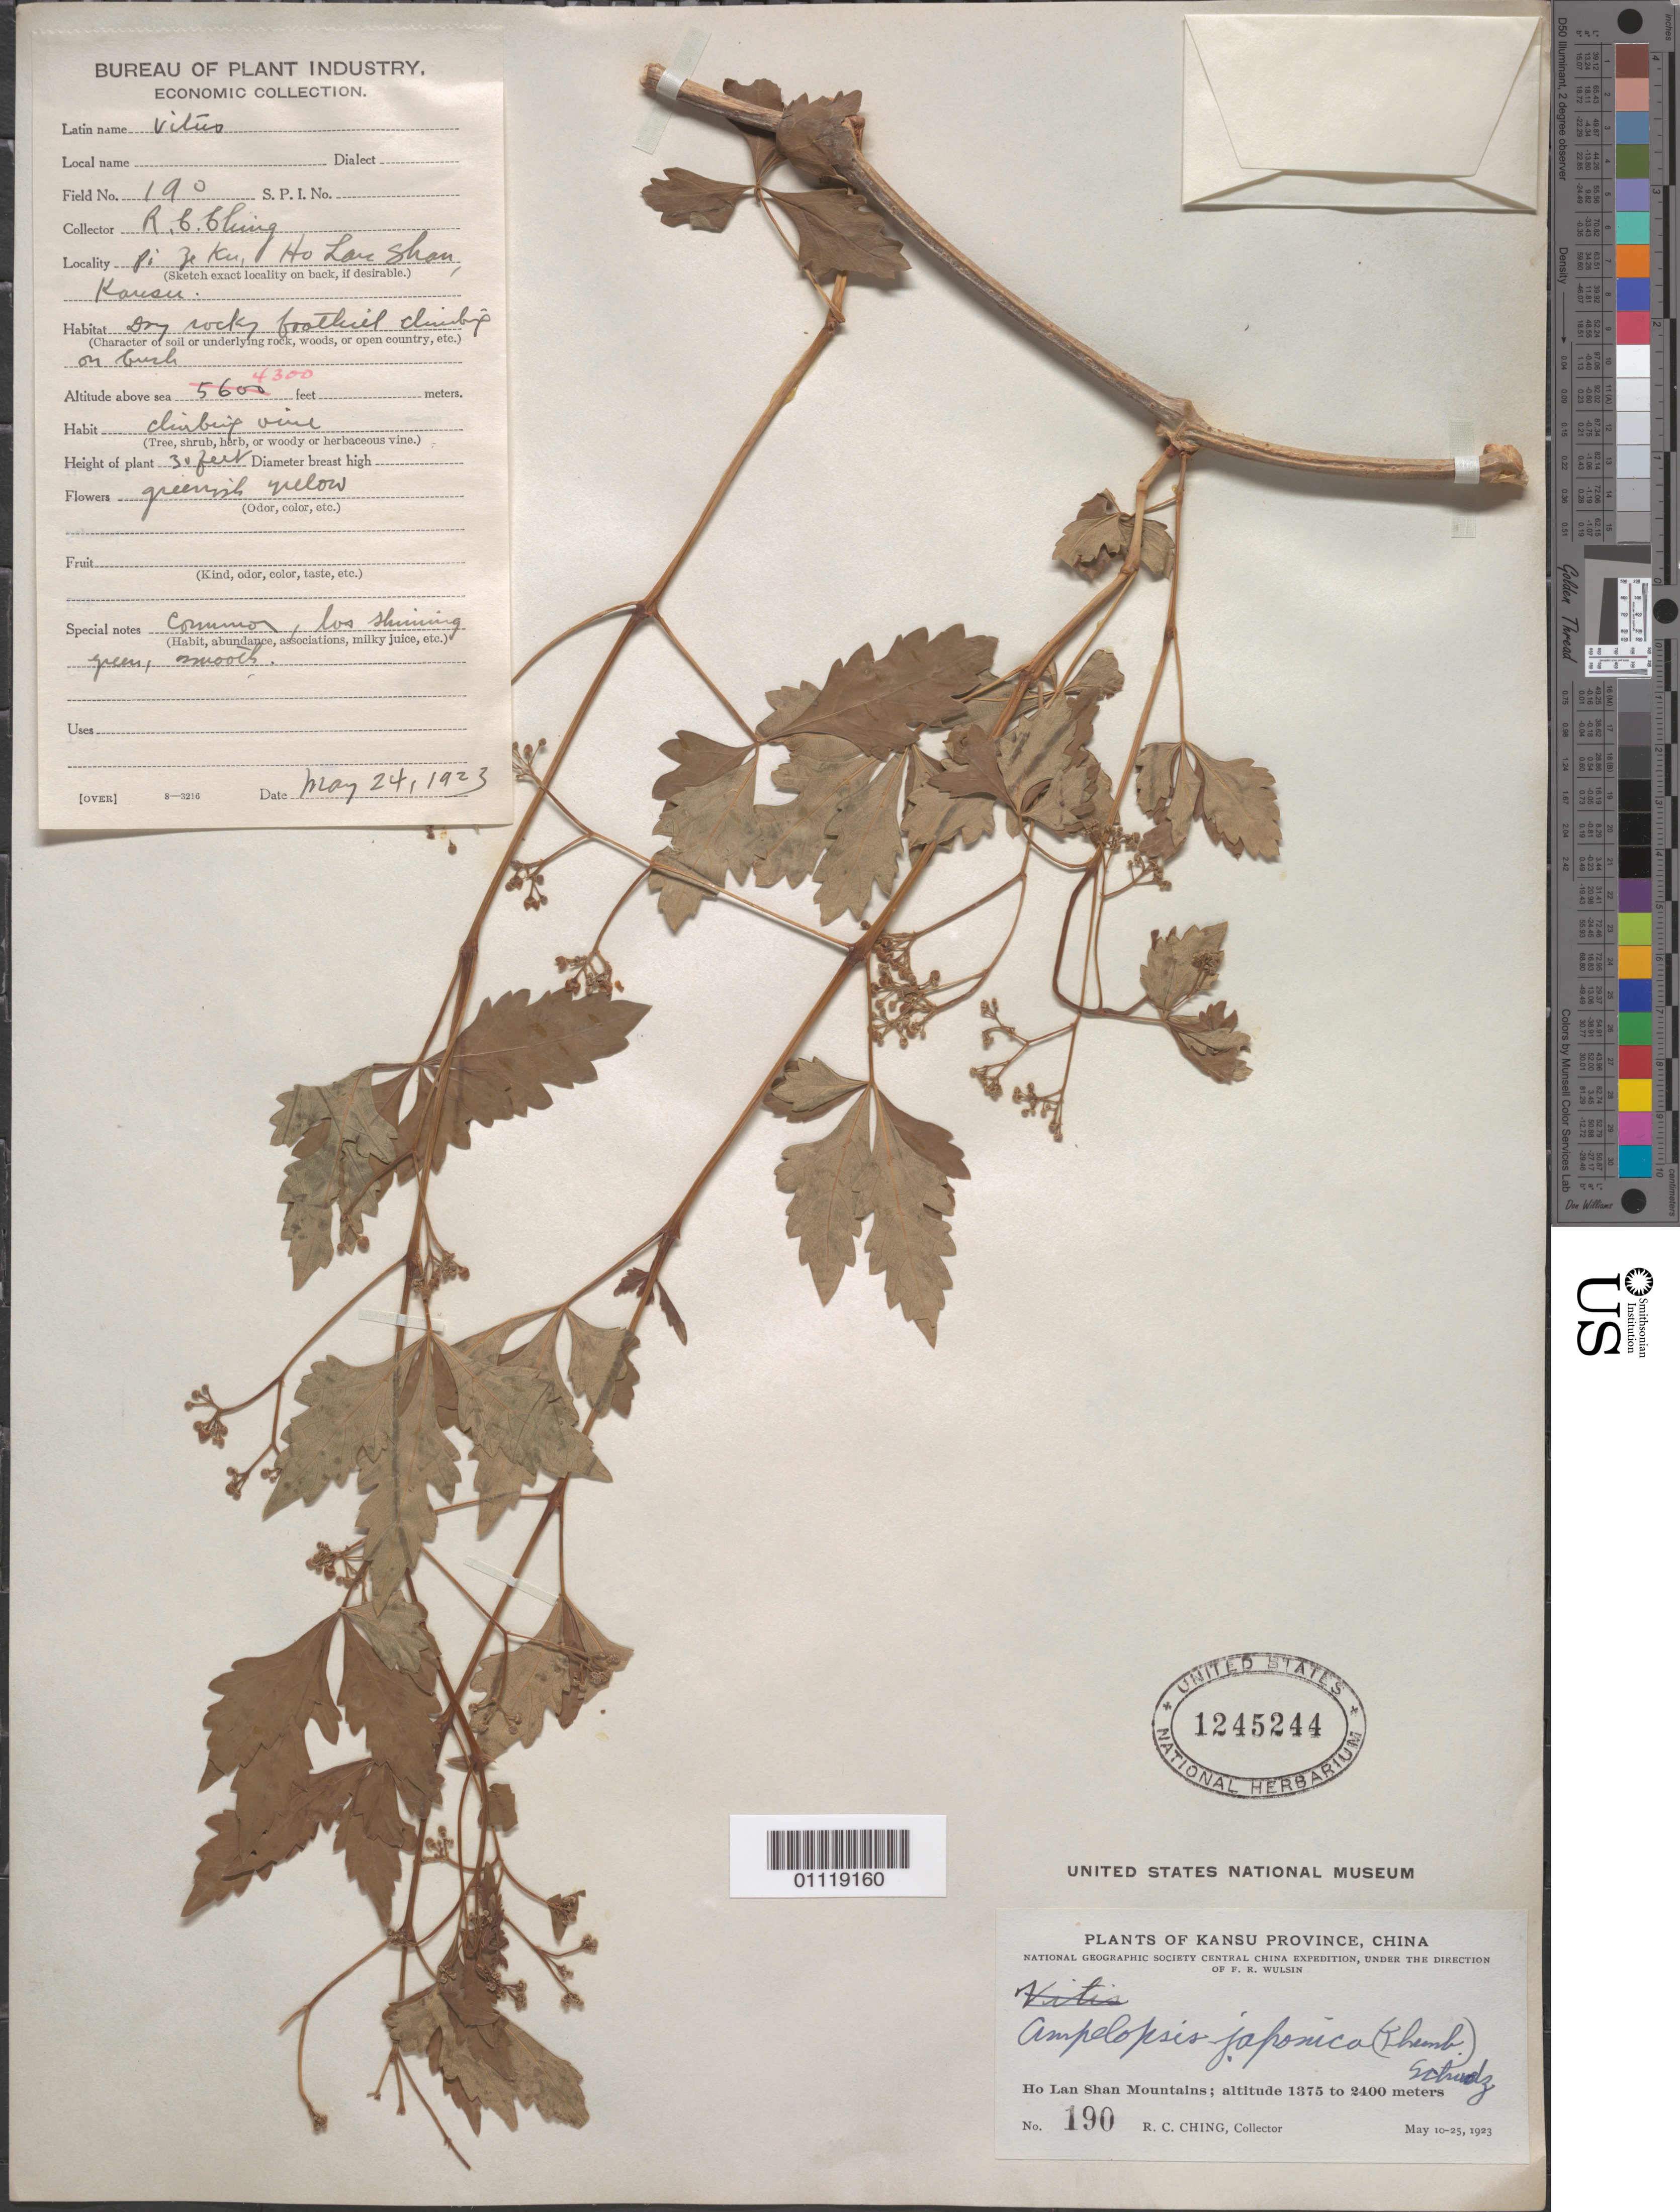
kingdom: Plantae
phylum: Tracheophyta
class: Magnoliopsida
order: Vitales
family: Vitaceae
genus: Ampelopsis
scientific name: Ampelopsis japonica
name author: (Thunb.) Makino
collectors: R. C. Ching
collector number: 190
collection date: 1923-05-10/1923-05-25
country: China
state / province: Gansu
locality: Ho Lan Shan Mt.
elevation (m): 1375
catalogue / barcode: US 1245244